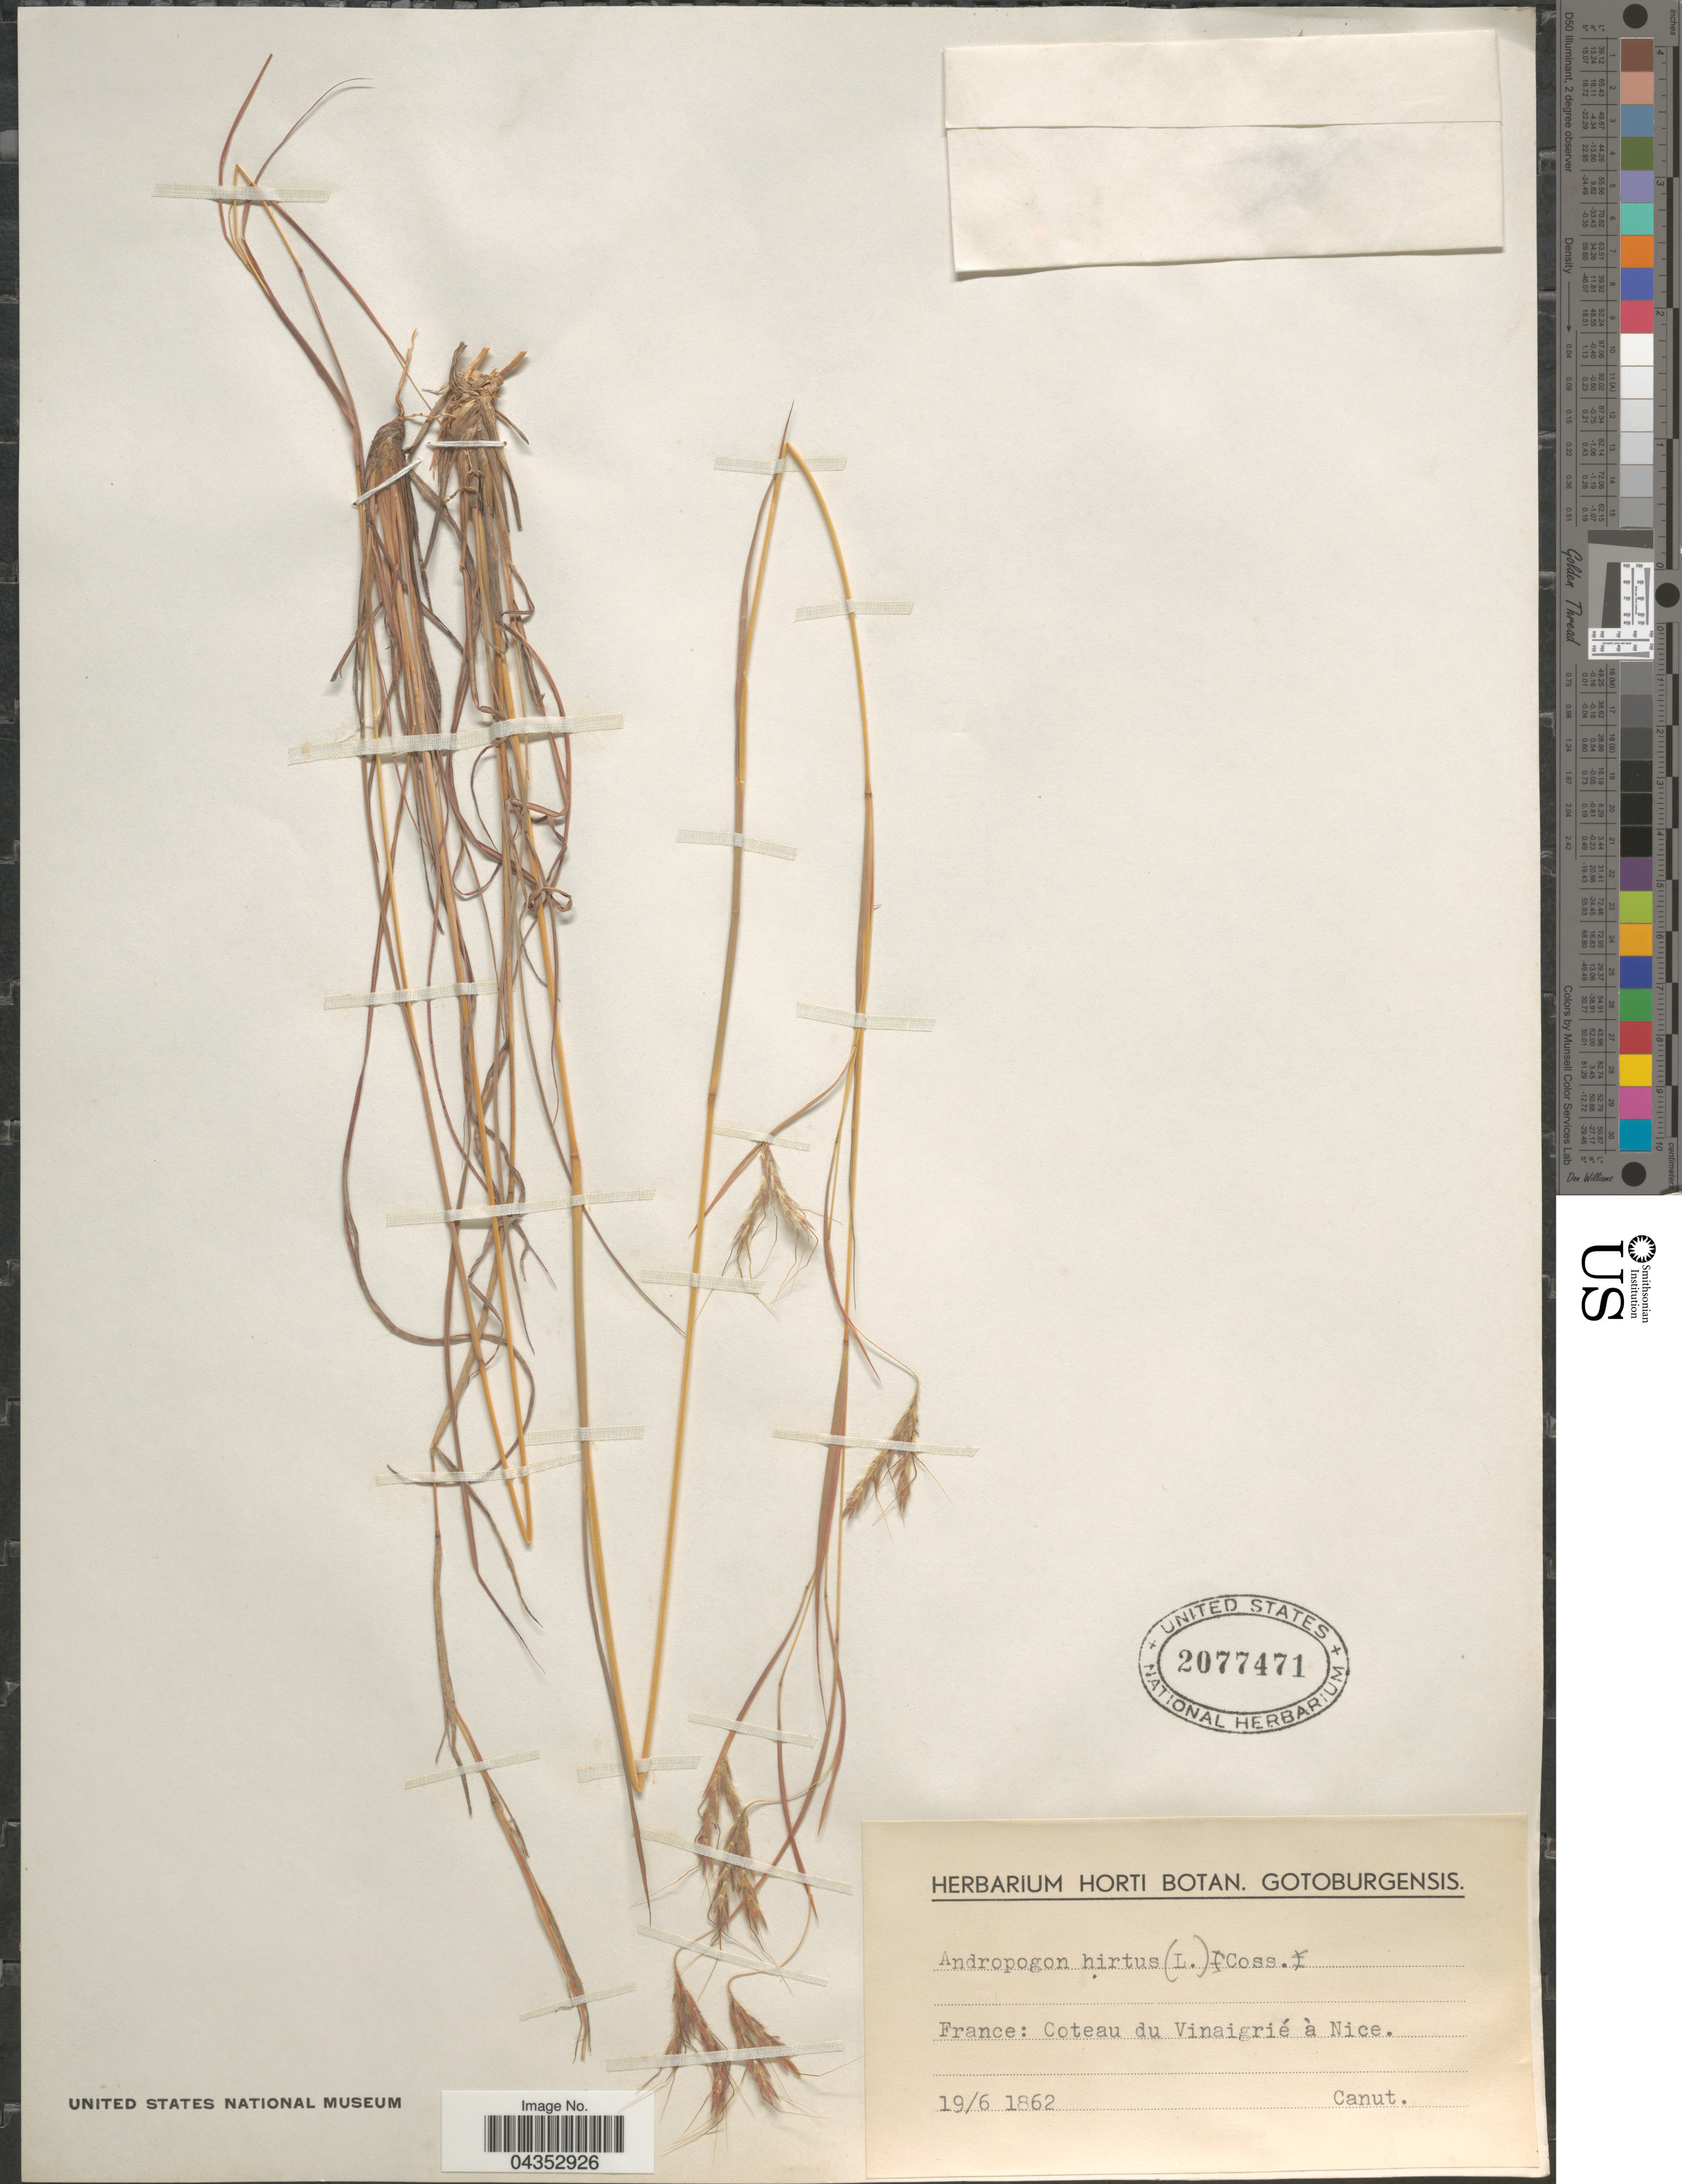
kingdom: Plantae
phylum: Tracheophyta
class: Liliopsida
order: Poales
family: Poaceae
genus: Hyparrhenia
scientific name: Hyparrhenia hirta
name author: (L.) Stapf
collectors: Canut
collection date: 1862-06-19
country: France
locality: Coteau du Vinaigrié à Nice.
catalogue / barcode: US 2077471